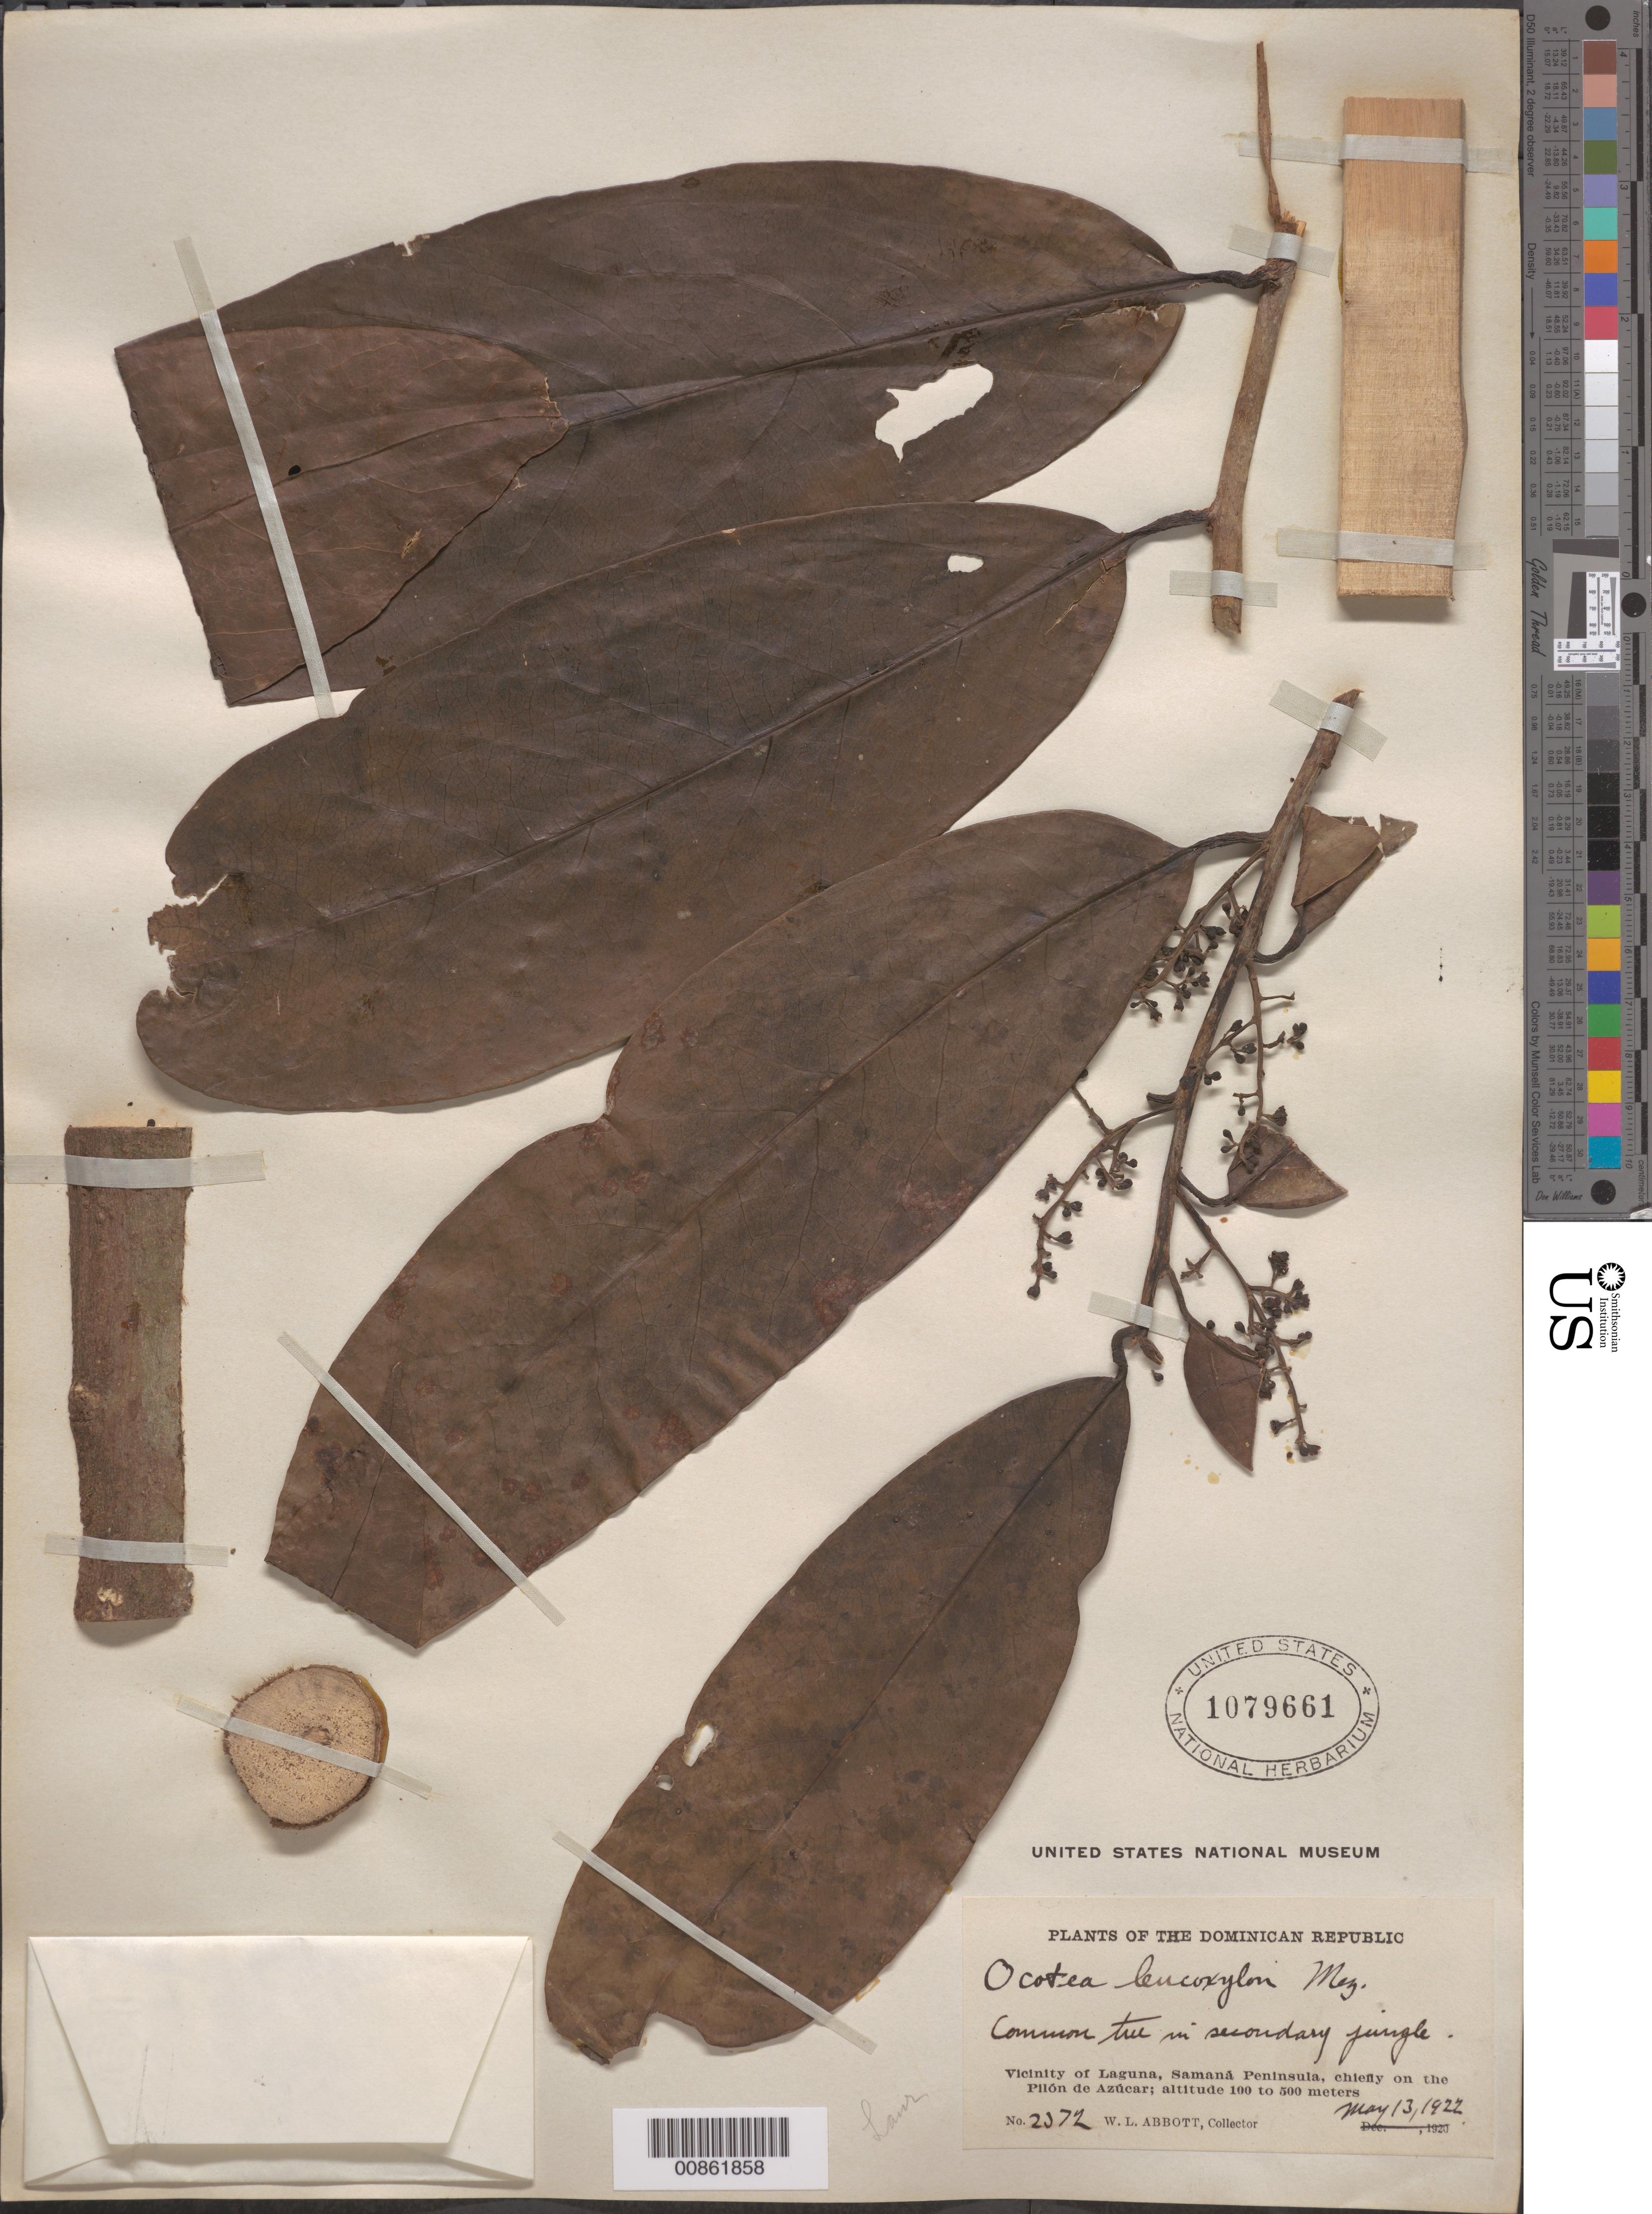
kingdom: Plantae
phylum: Tracheophyta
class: Magnoliopsida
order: Laurales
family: Lauraceae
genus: Ocotea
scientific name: Ocotea leucoxylon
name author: (Sw.) Laness.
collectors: W. L. Abbott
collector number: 2372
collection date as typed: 13 May 1922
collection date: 1922-05-13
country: Dominican Republic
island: Hispaniola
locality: Vicinity of Laguna, Samaná Peninsula, chiefly on the Pilón de Azúcar.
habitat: In secondary jungle.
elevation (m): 100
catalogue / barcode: US 1079661